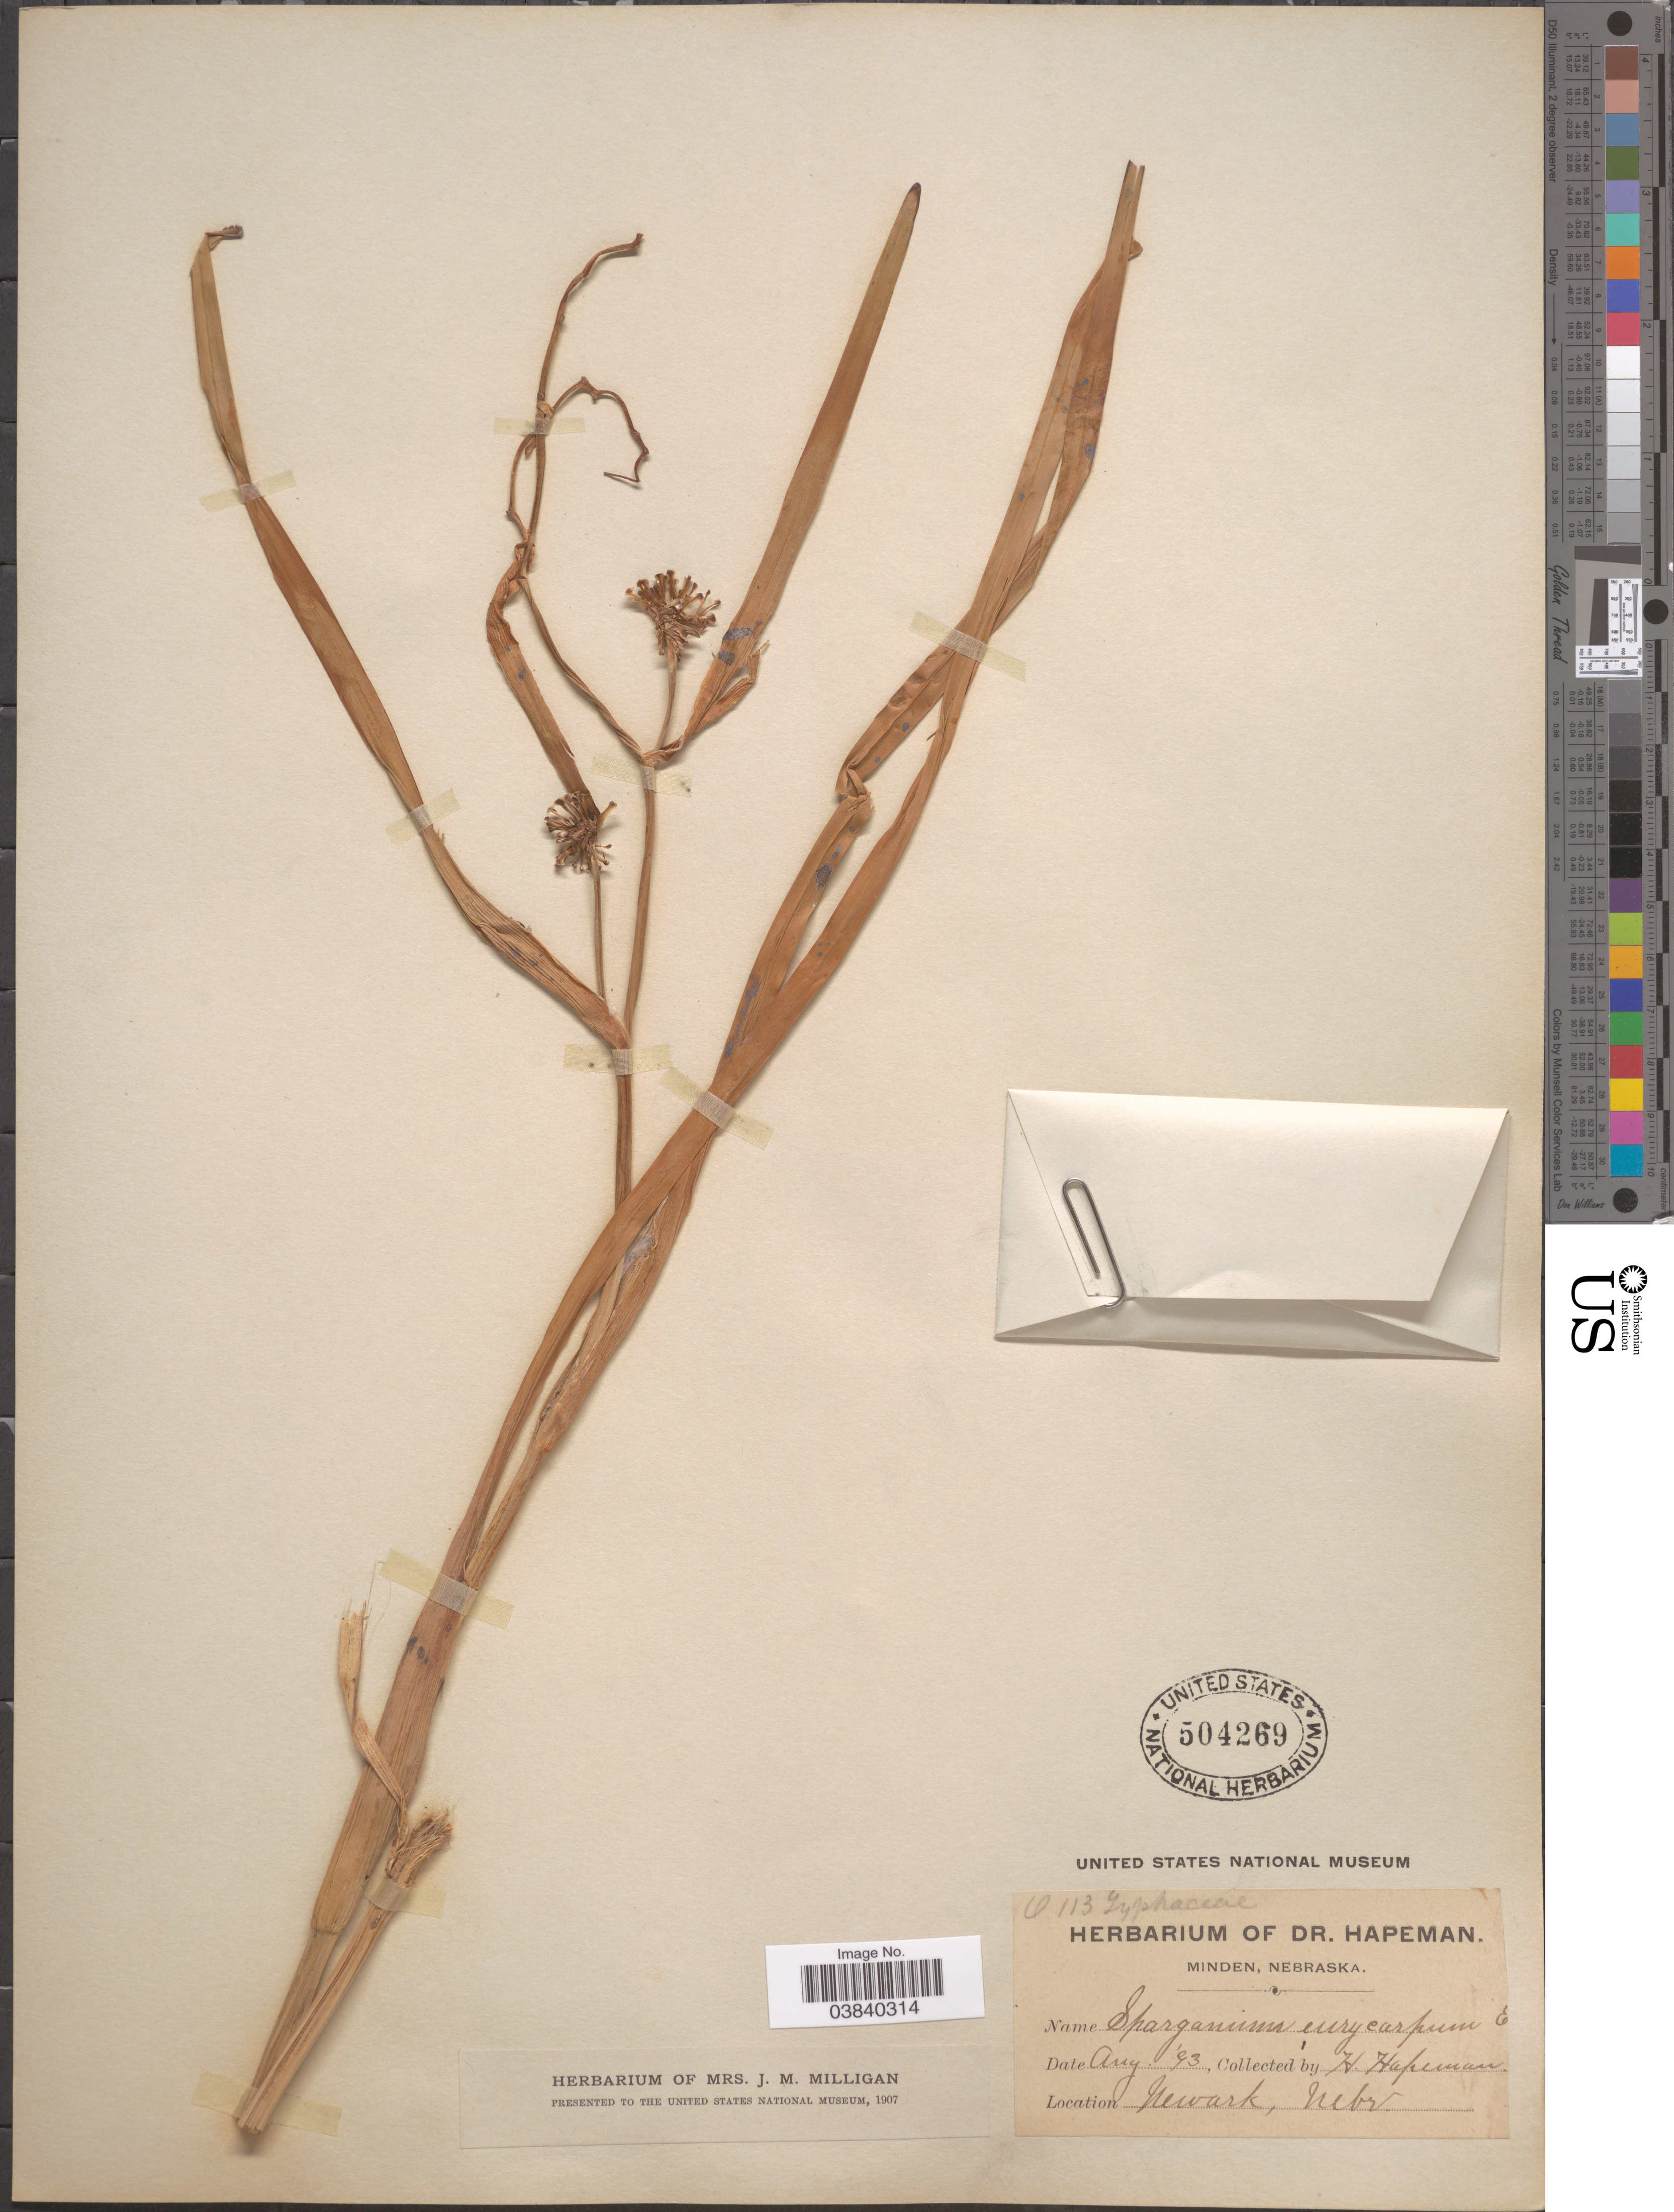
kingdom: Plantae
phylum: Tracheophyta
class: Liliopsida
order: Poales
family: Typhaceae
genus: Sparganium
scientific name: Sparganium eurycarpum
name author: Engelm.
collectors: H. Hapeman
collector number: O113*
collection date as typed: Transcribed d/m/y: /8/93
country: United States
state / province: Nebraska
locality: Newark.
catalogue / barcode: US 504269